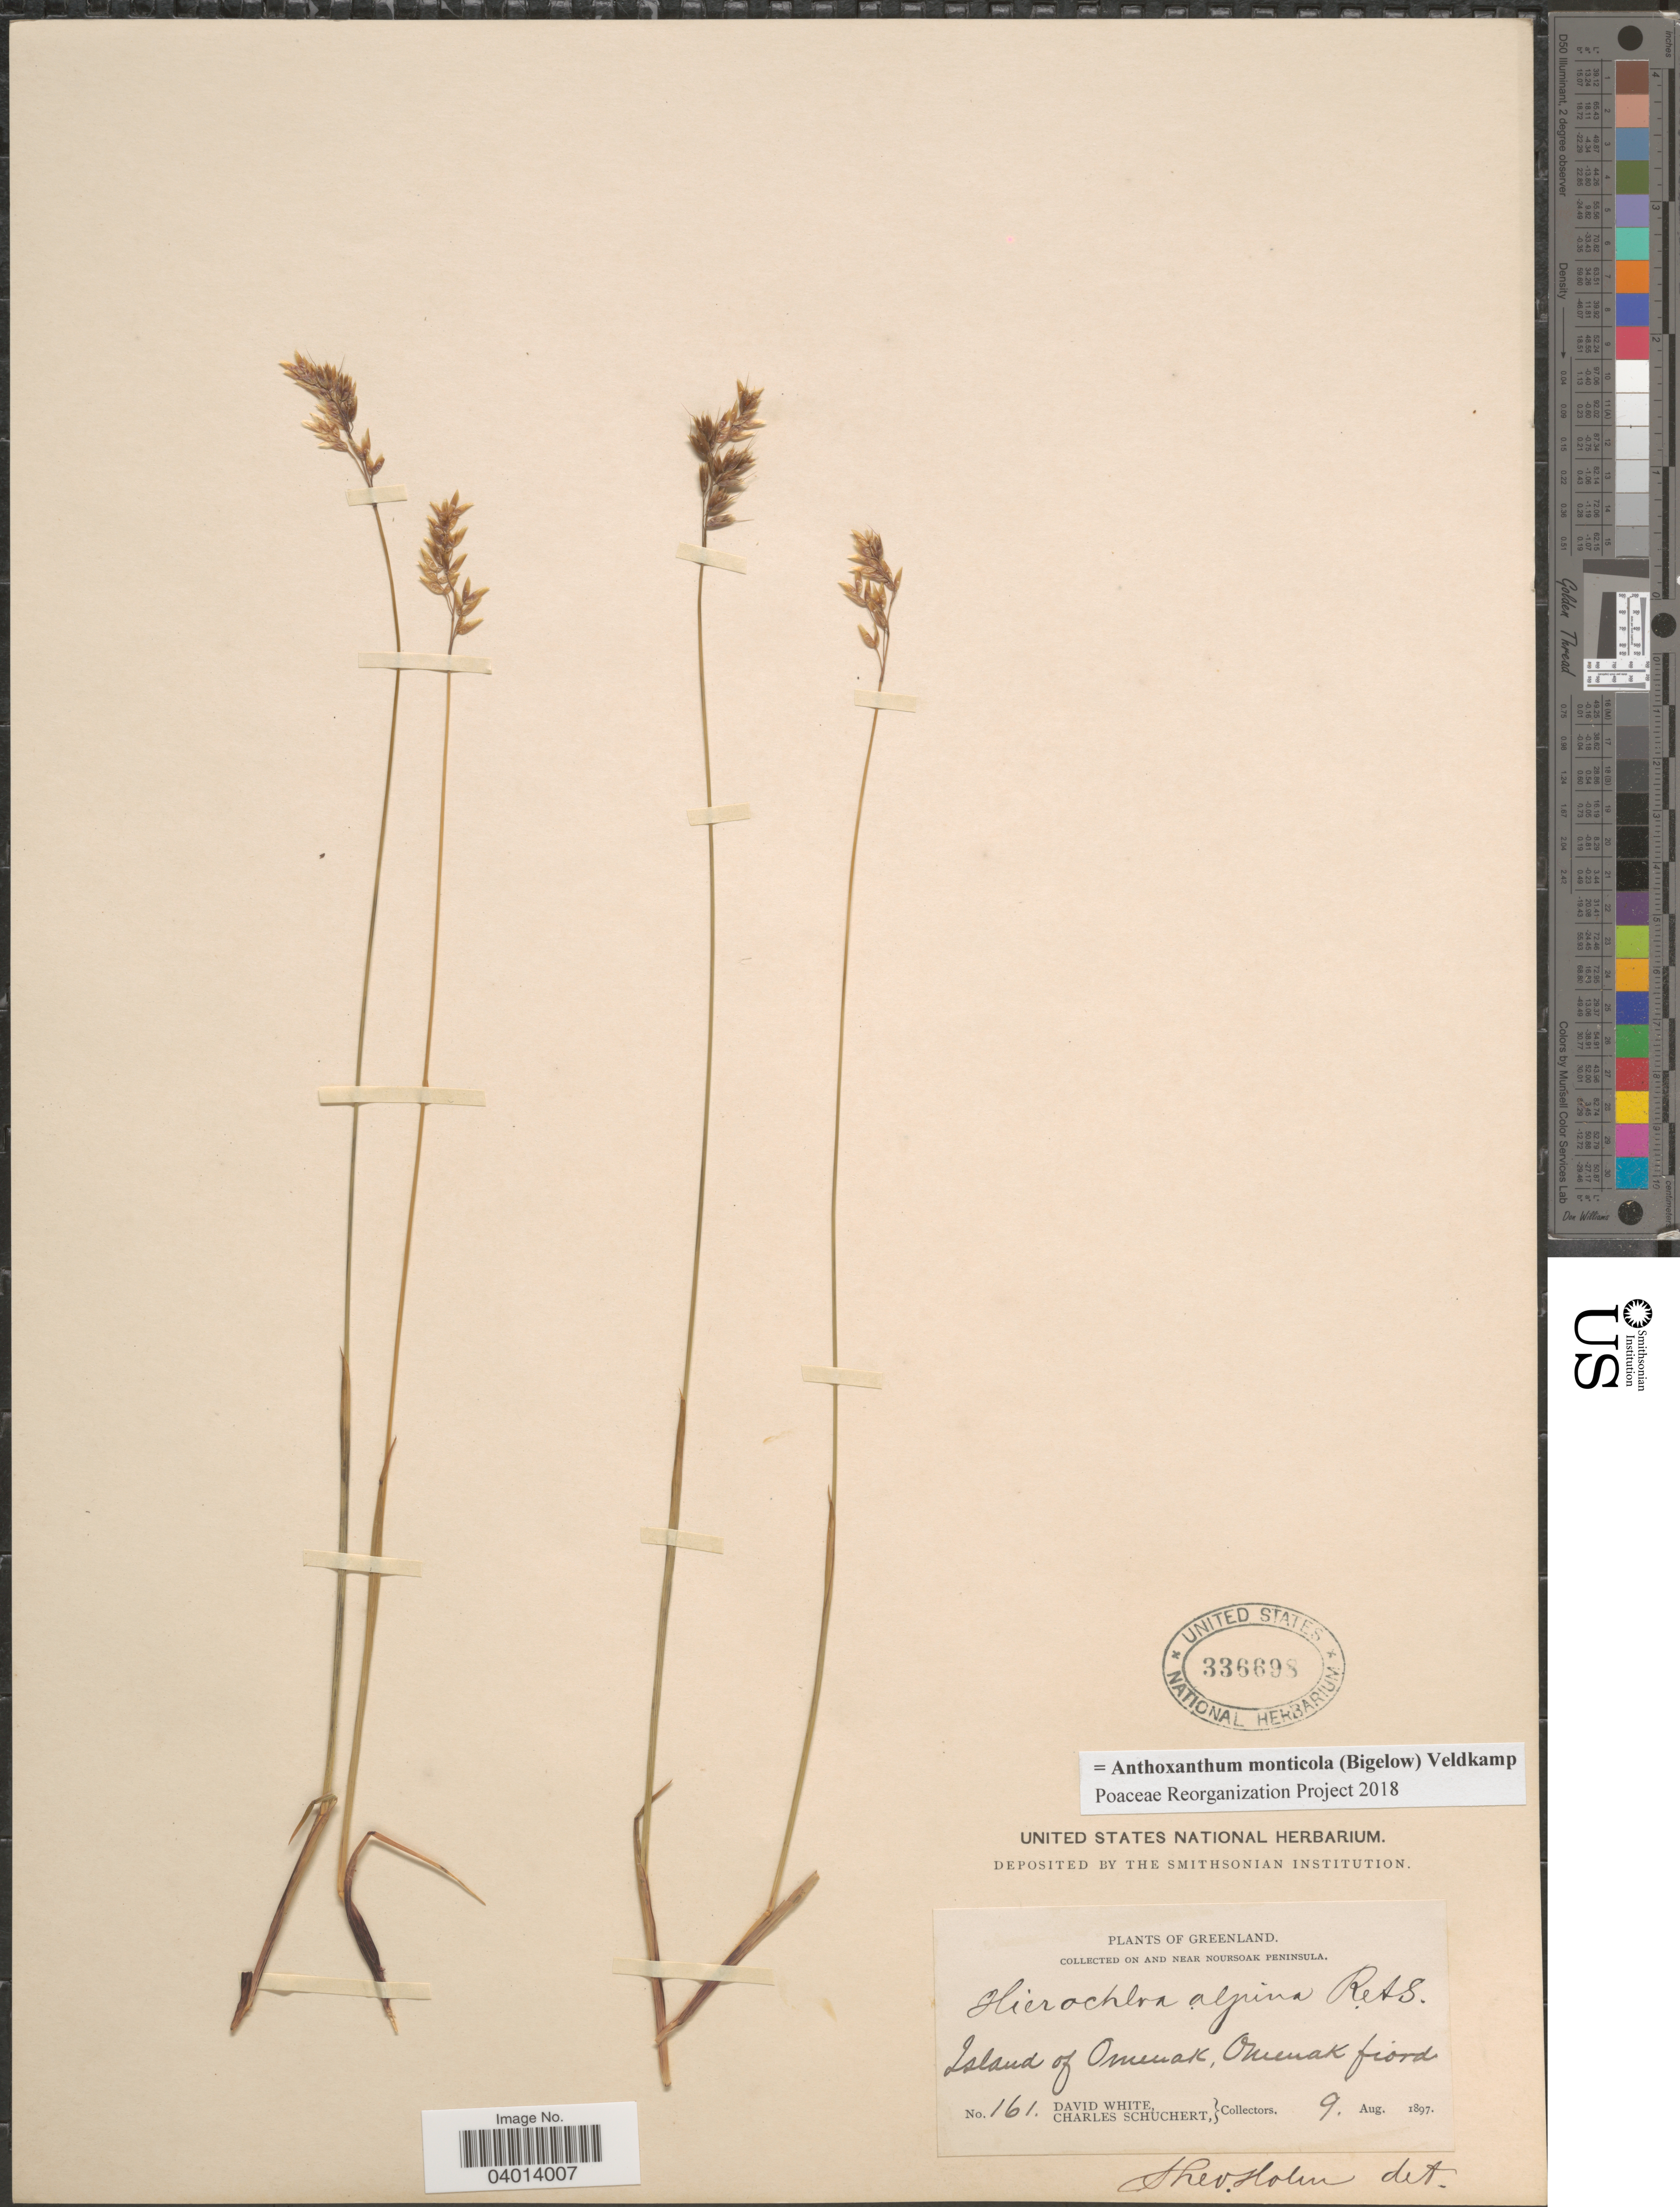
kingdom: Plantae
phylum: Tracheophyta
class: Liliopsida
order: Poales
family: Poaceae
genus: Anthoxanthum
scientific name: Anthoxanthum monticola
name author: (Bigelow) Veldkamp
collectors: D. White & C. Schuchert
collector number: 161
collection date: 1897-08-09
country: Greenland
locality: On and near Noursoak Peninsula. Island of Ominak, Ominak fiord.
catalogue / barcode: US 336698